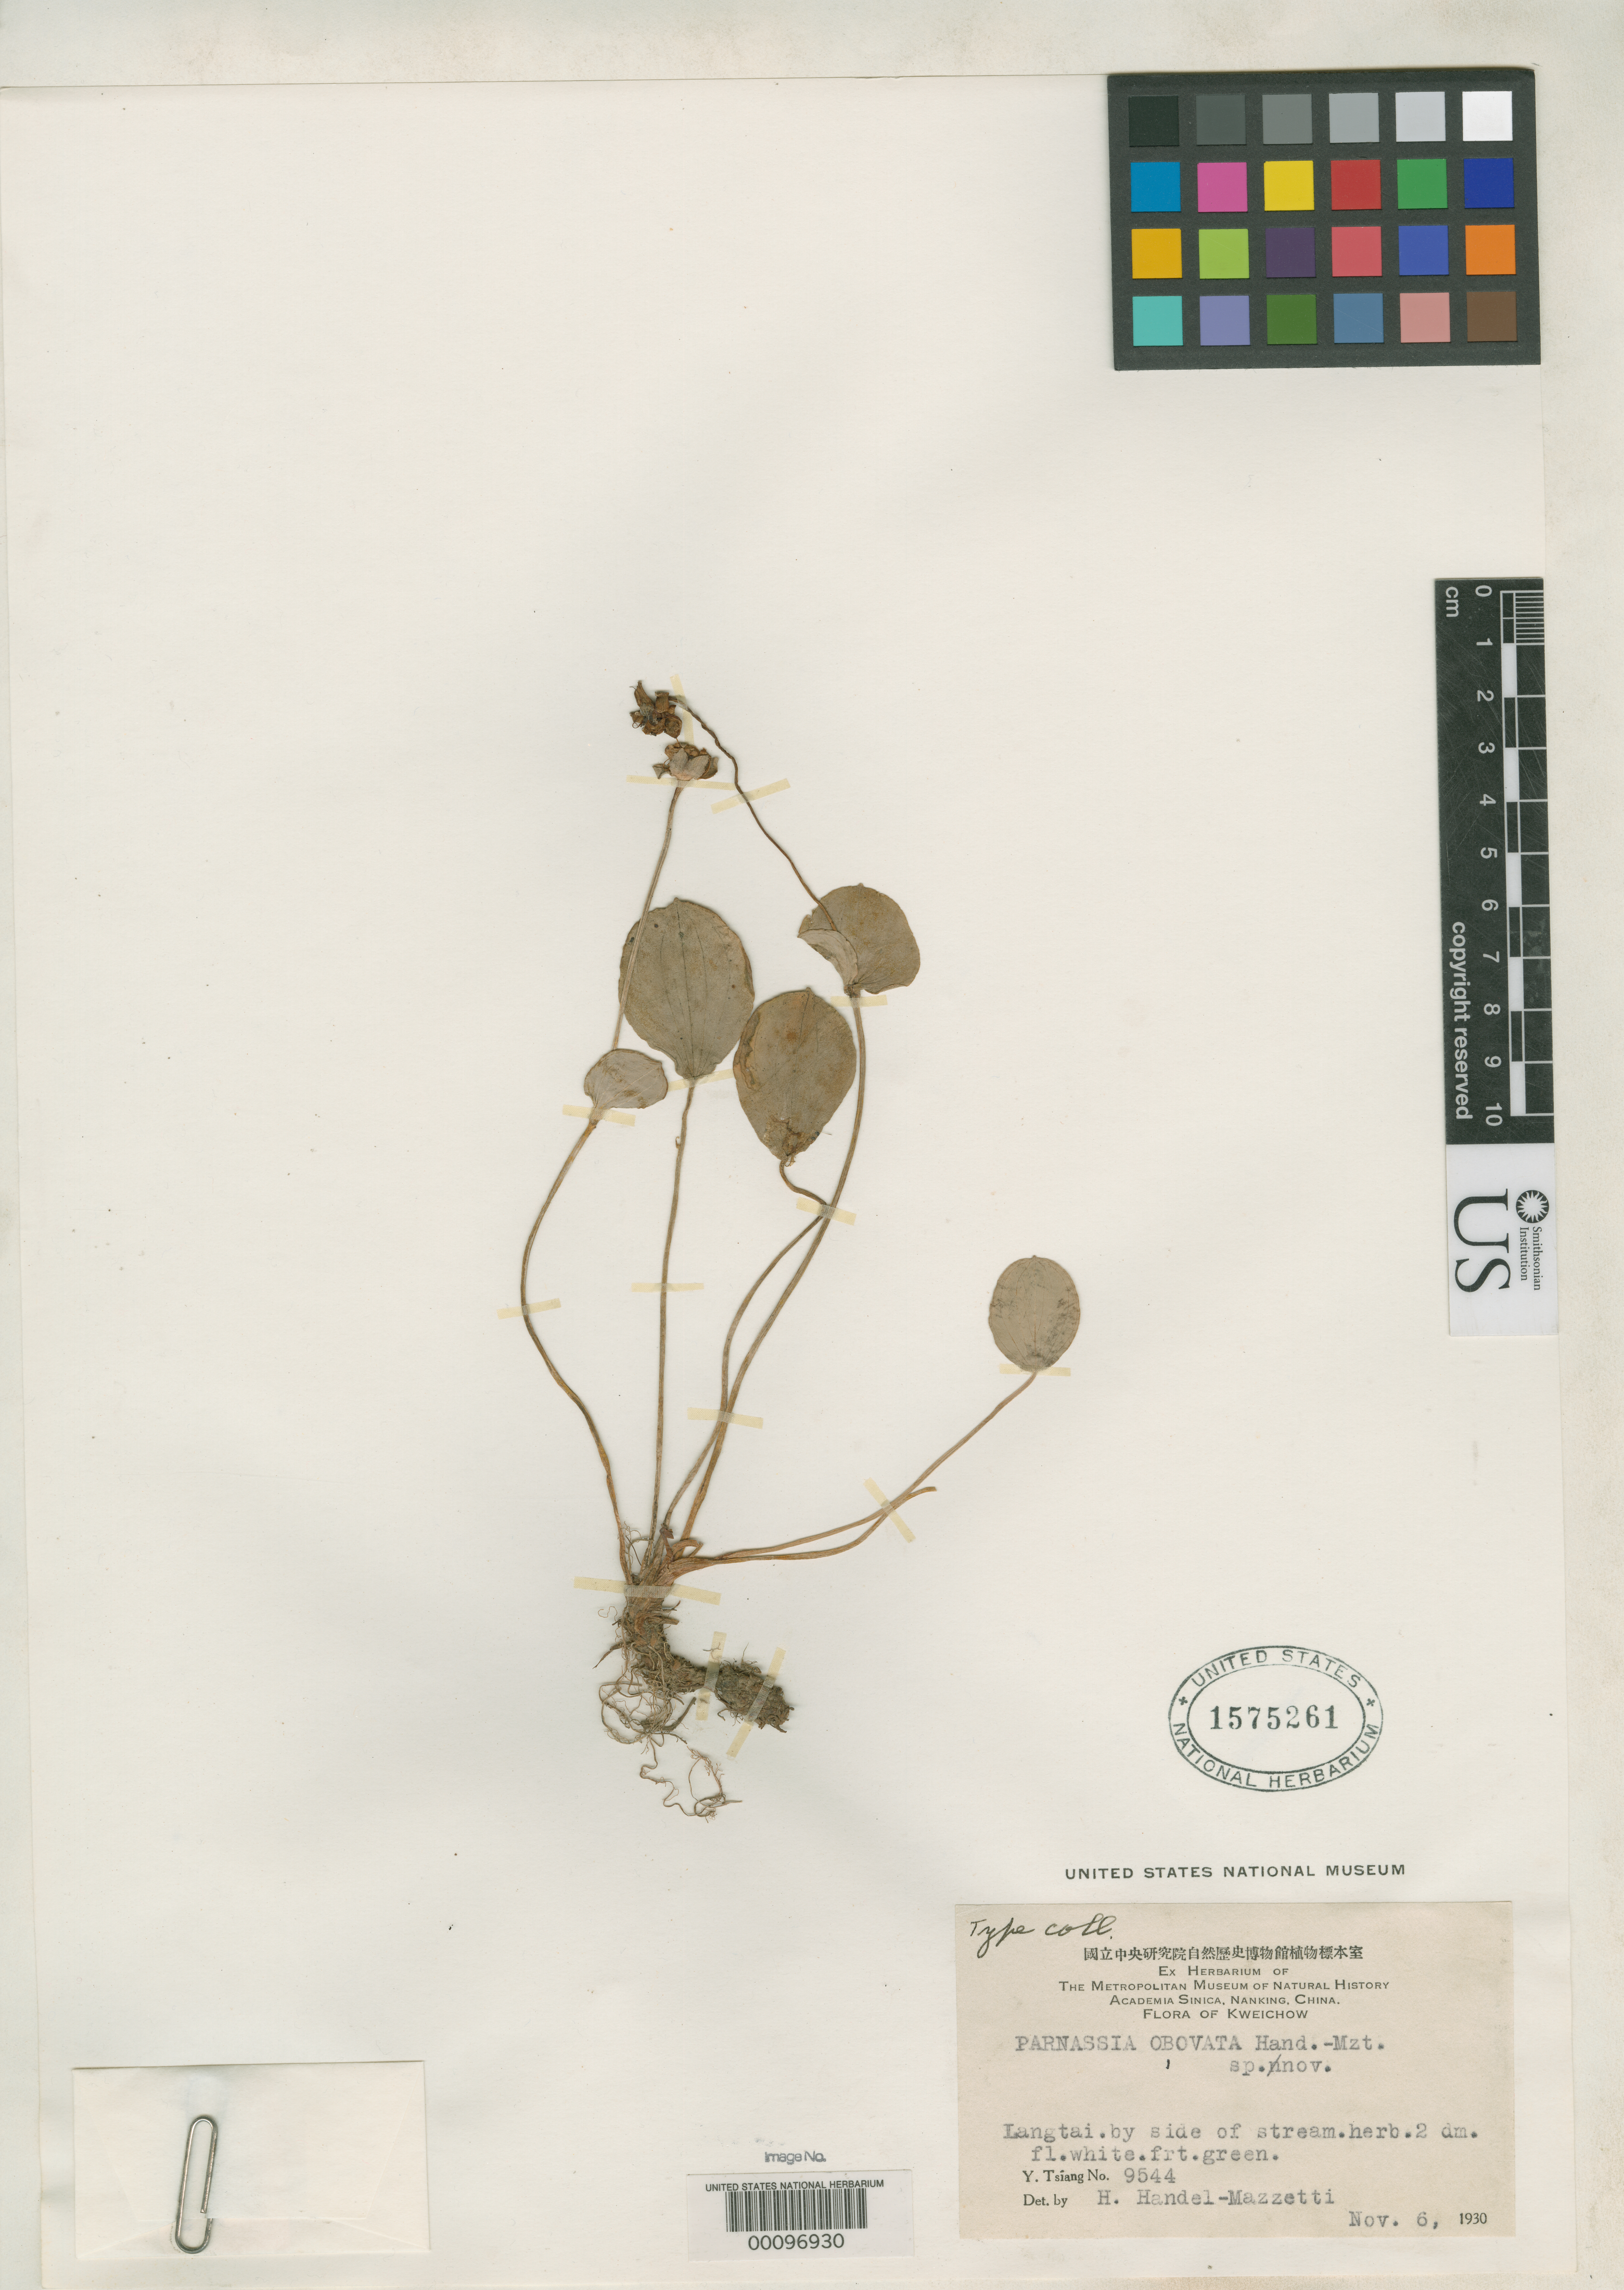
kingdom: Plantae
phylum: Tracheophyta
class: Magnoliopsida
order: Celastrales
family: Parnassiaceae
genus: Parnassia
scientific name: Parnassia obovata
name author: Hand.-Mazz.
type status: Type Fragment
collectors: Y. Tsiang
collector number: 9544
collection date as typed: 06 Nov 1930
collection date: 1930-11-06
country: China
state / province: Guizhou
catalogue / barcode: US 1575261